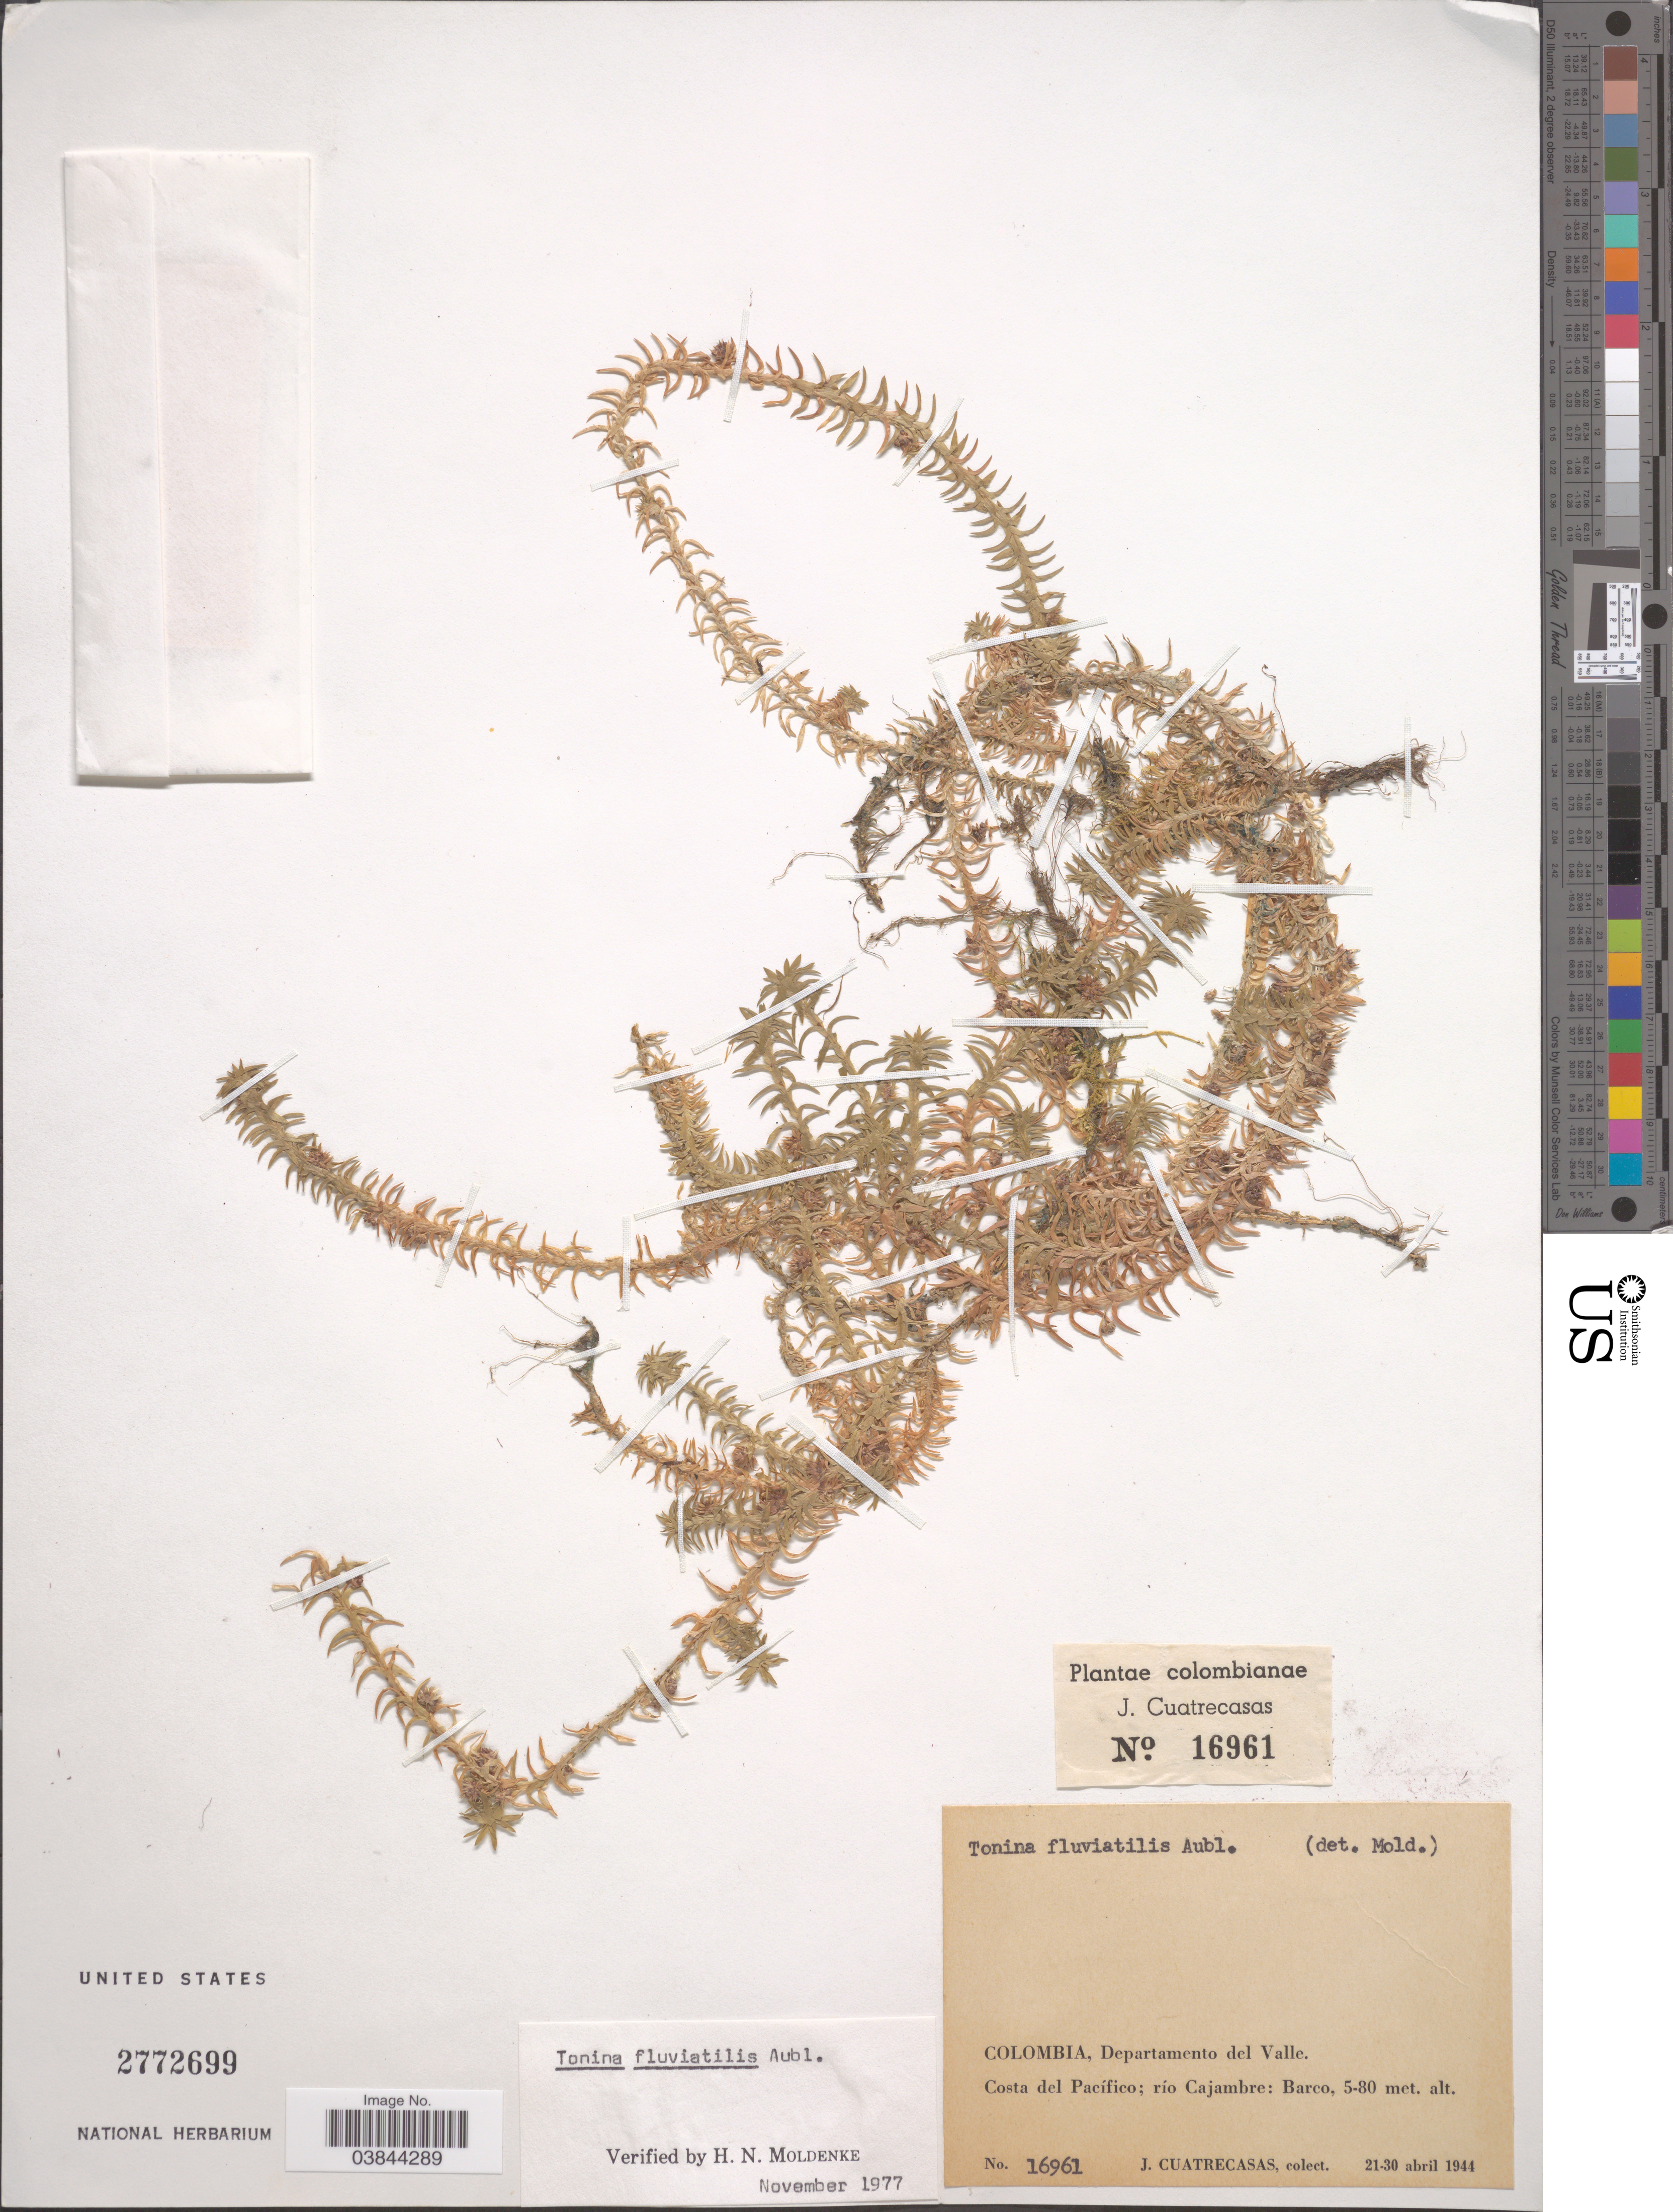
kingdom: Plantae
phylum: Tracheophyta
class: Liliopsida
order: Poales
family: Eriocaulaceae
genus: Tonina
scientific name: Tonina fluviatilis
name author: Aubl.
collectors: J. Cuatrecasas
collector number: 16961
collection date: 1944-04-21/1944-04-30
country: Colombia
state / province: Valle del Cauca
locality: Departamento del Valle. Costa del Pacífico; río Cajambre: Barco.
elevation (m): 5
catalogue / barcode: US 2772699